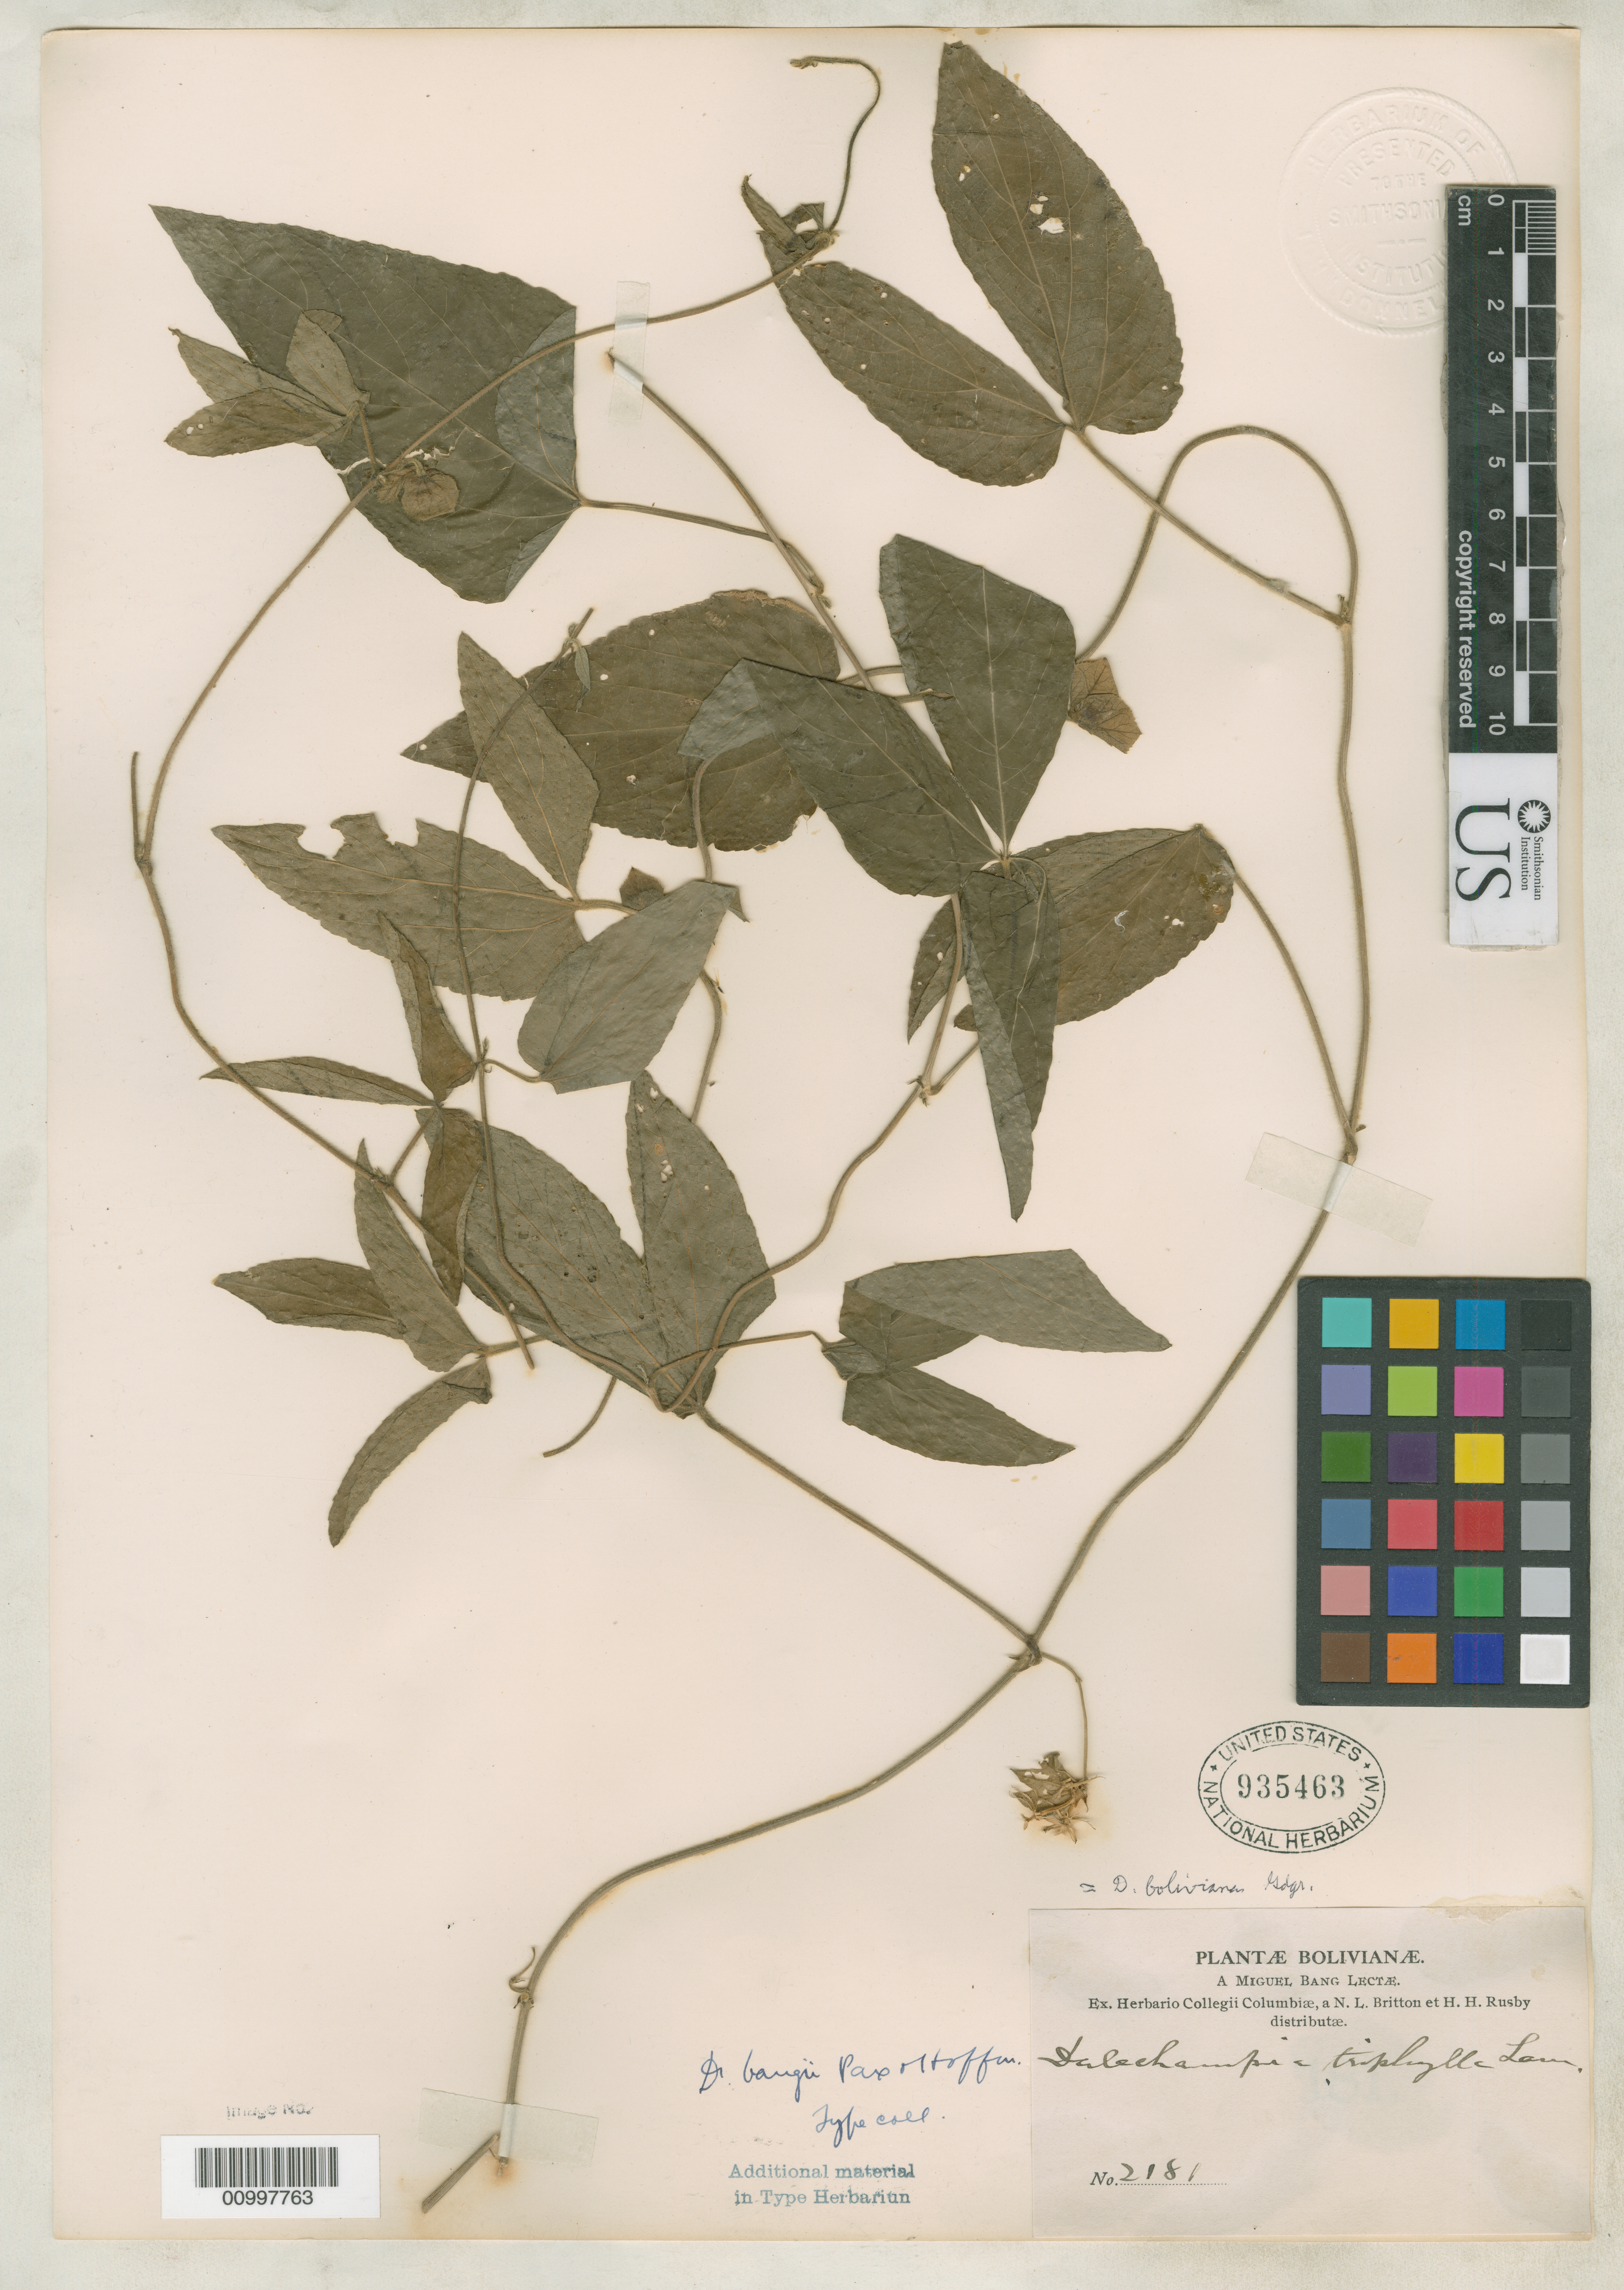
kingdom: Plantae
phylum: Tracheophyta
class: Magnoliopsida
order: Malpighiales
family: Euphorbiaceae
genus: Dalechampia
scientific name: Dalechampia bangii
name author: Pax & K. Hoffm. in Engl.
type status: Isotype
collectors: M. Bang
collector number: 2181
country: Bolivia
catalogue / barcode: US 935463